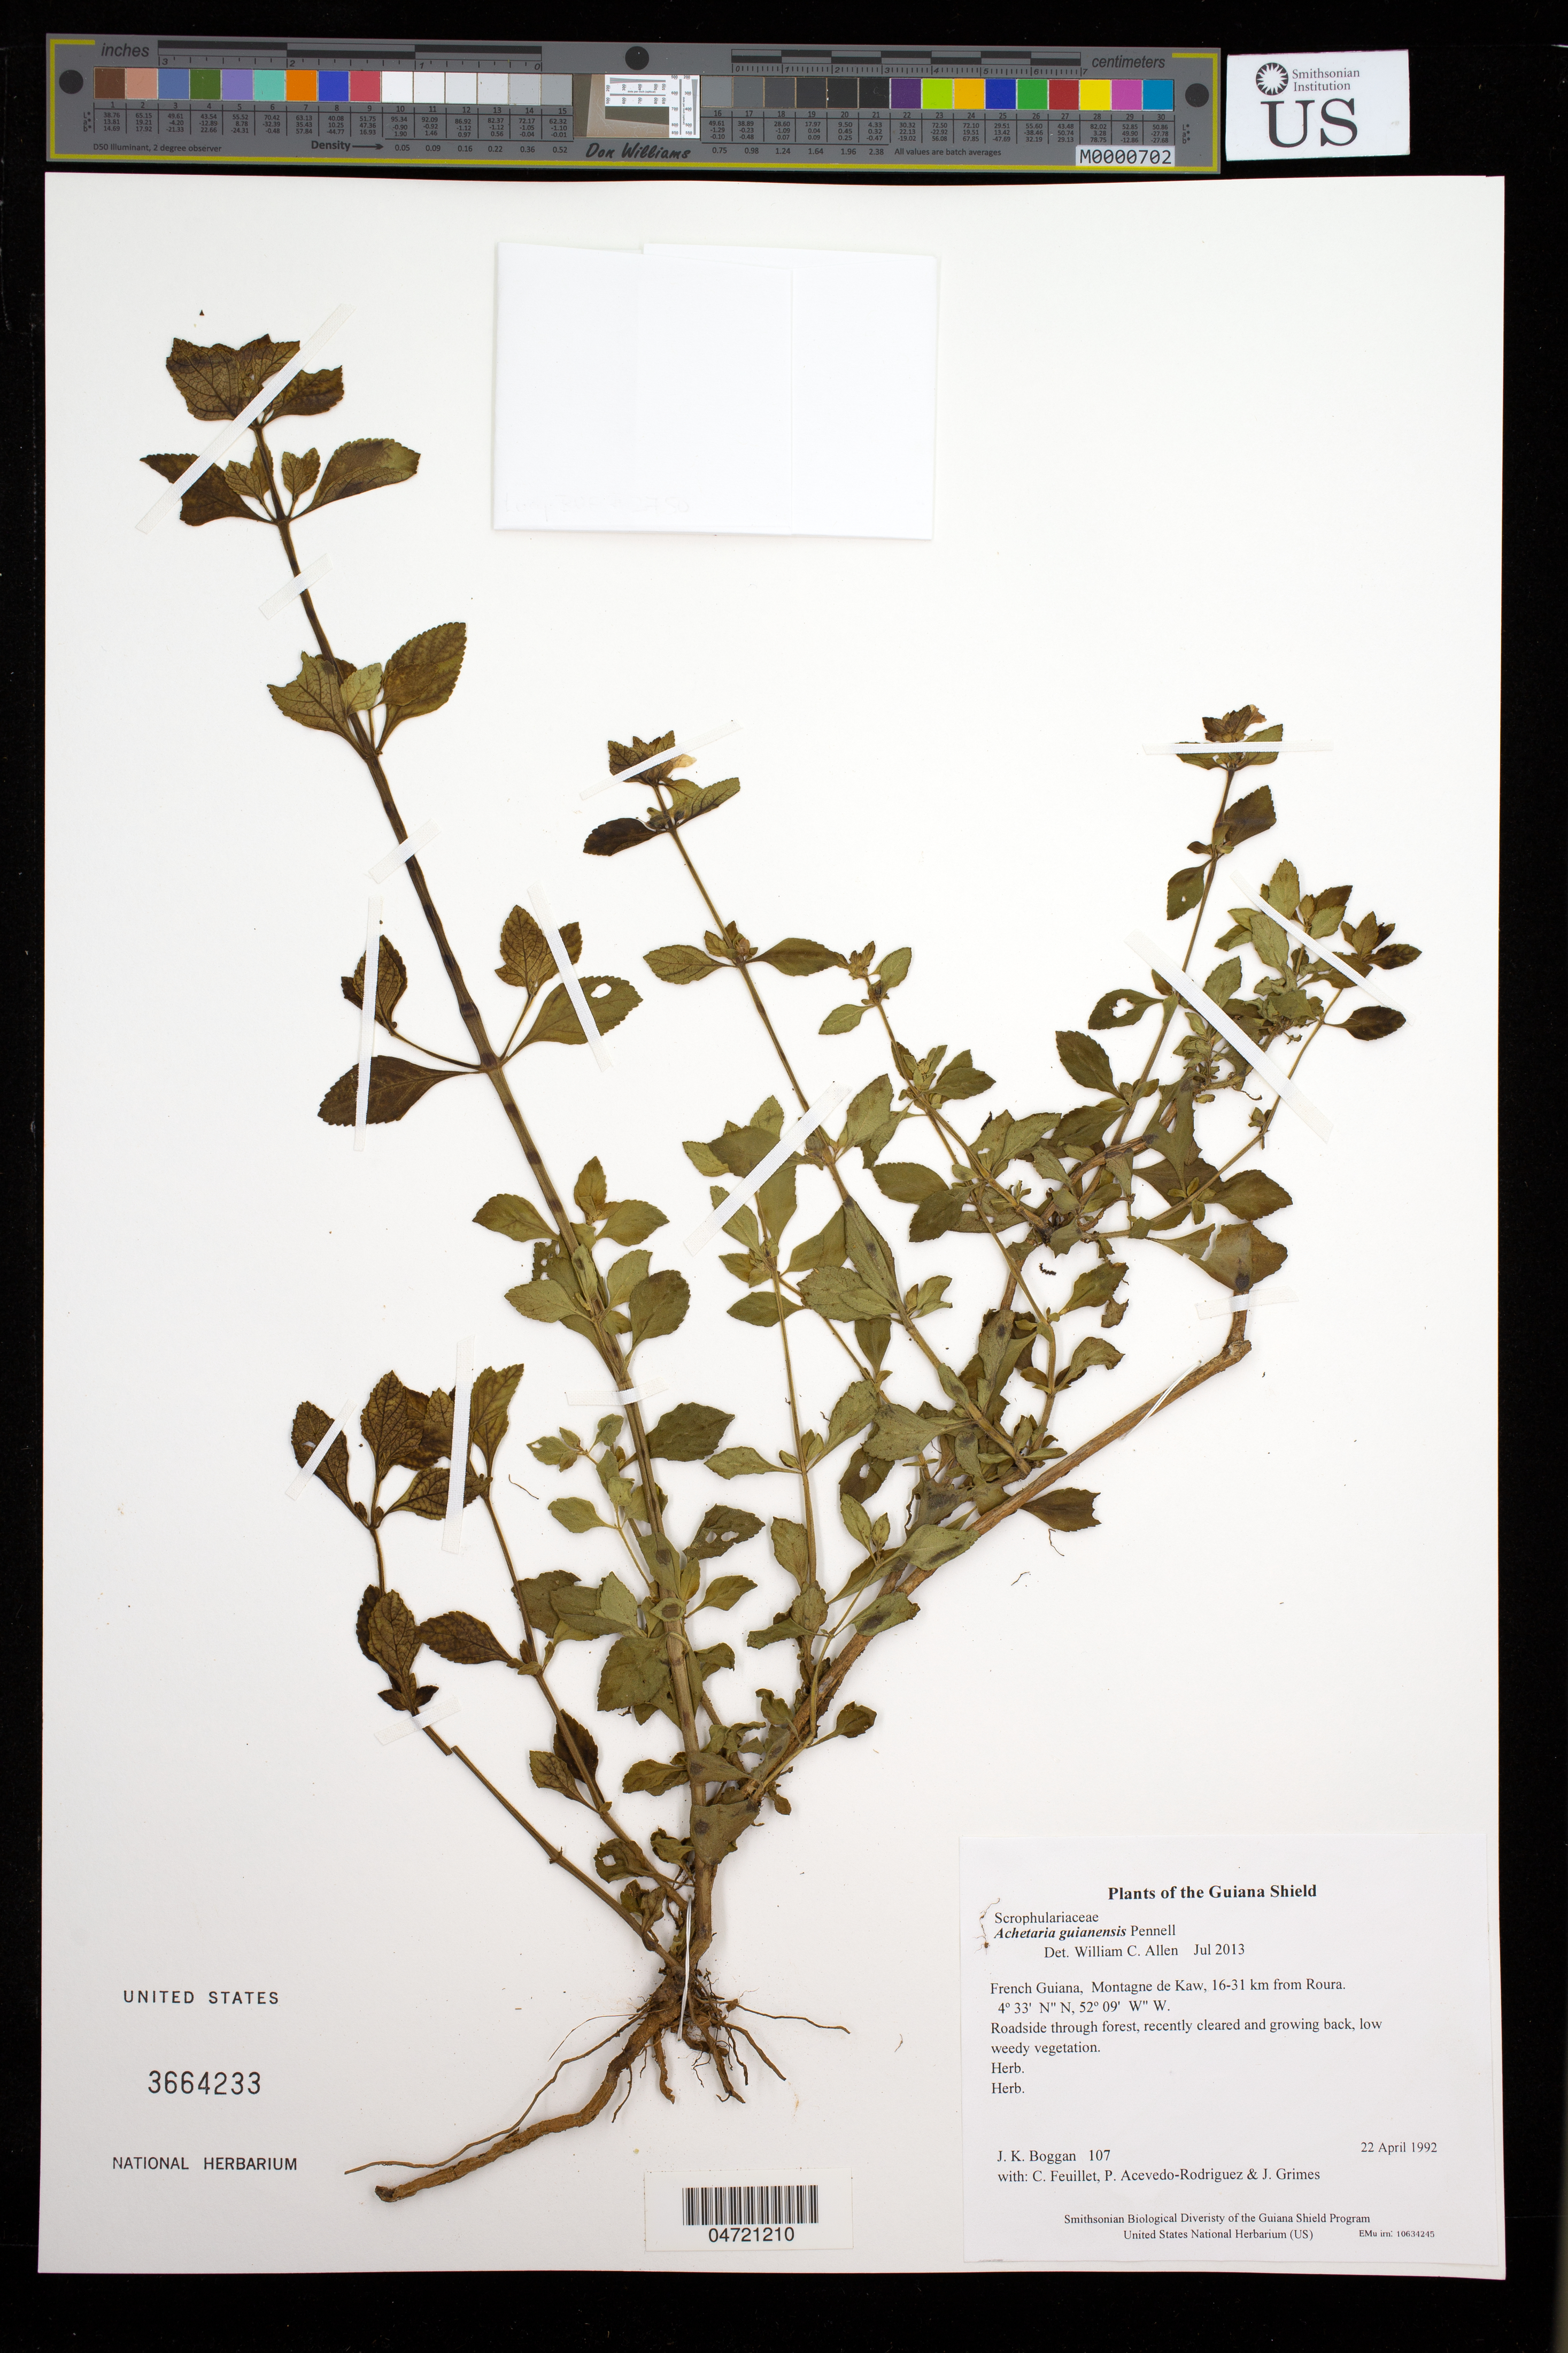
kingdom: Plantae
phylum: Tracheophyta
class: Magnoliopsida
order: Lamiales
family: Plantaginaceae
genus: Matourea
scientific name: Matourea scutellarioides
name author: (Benth.) Colletta & V.C. Souza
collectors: J. K. Boggan, C. Feuillet, P. Acevedo-Rodr. & J. Grimes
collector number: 107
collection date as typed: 22 April 1992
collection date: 1992-04-22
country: French Guiana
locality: Montagne de Kaw, 16-31 km from Roura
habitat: Roadside through forest, recently cleared and growing back, low weedy vegetation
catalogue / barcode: US 3664233